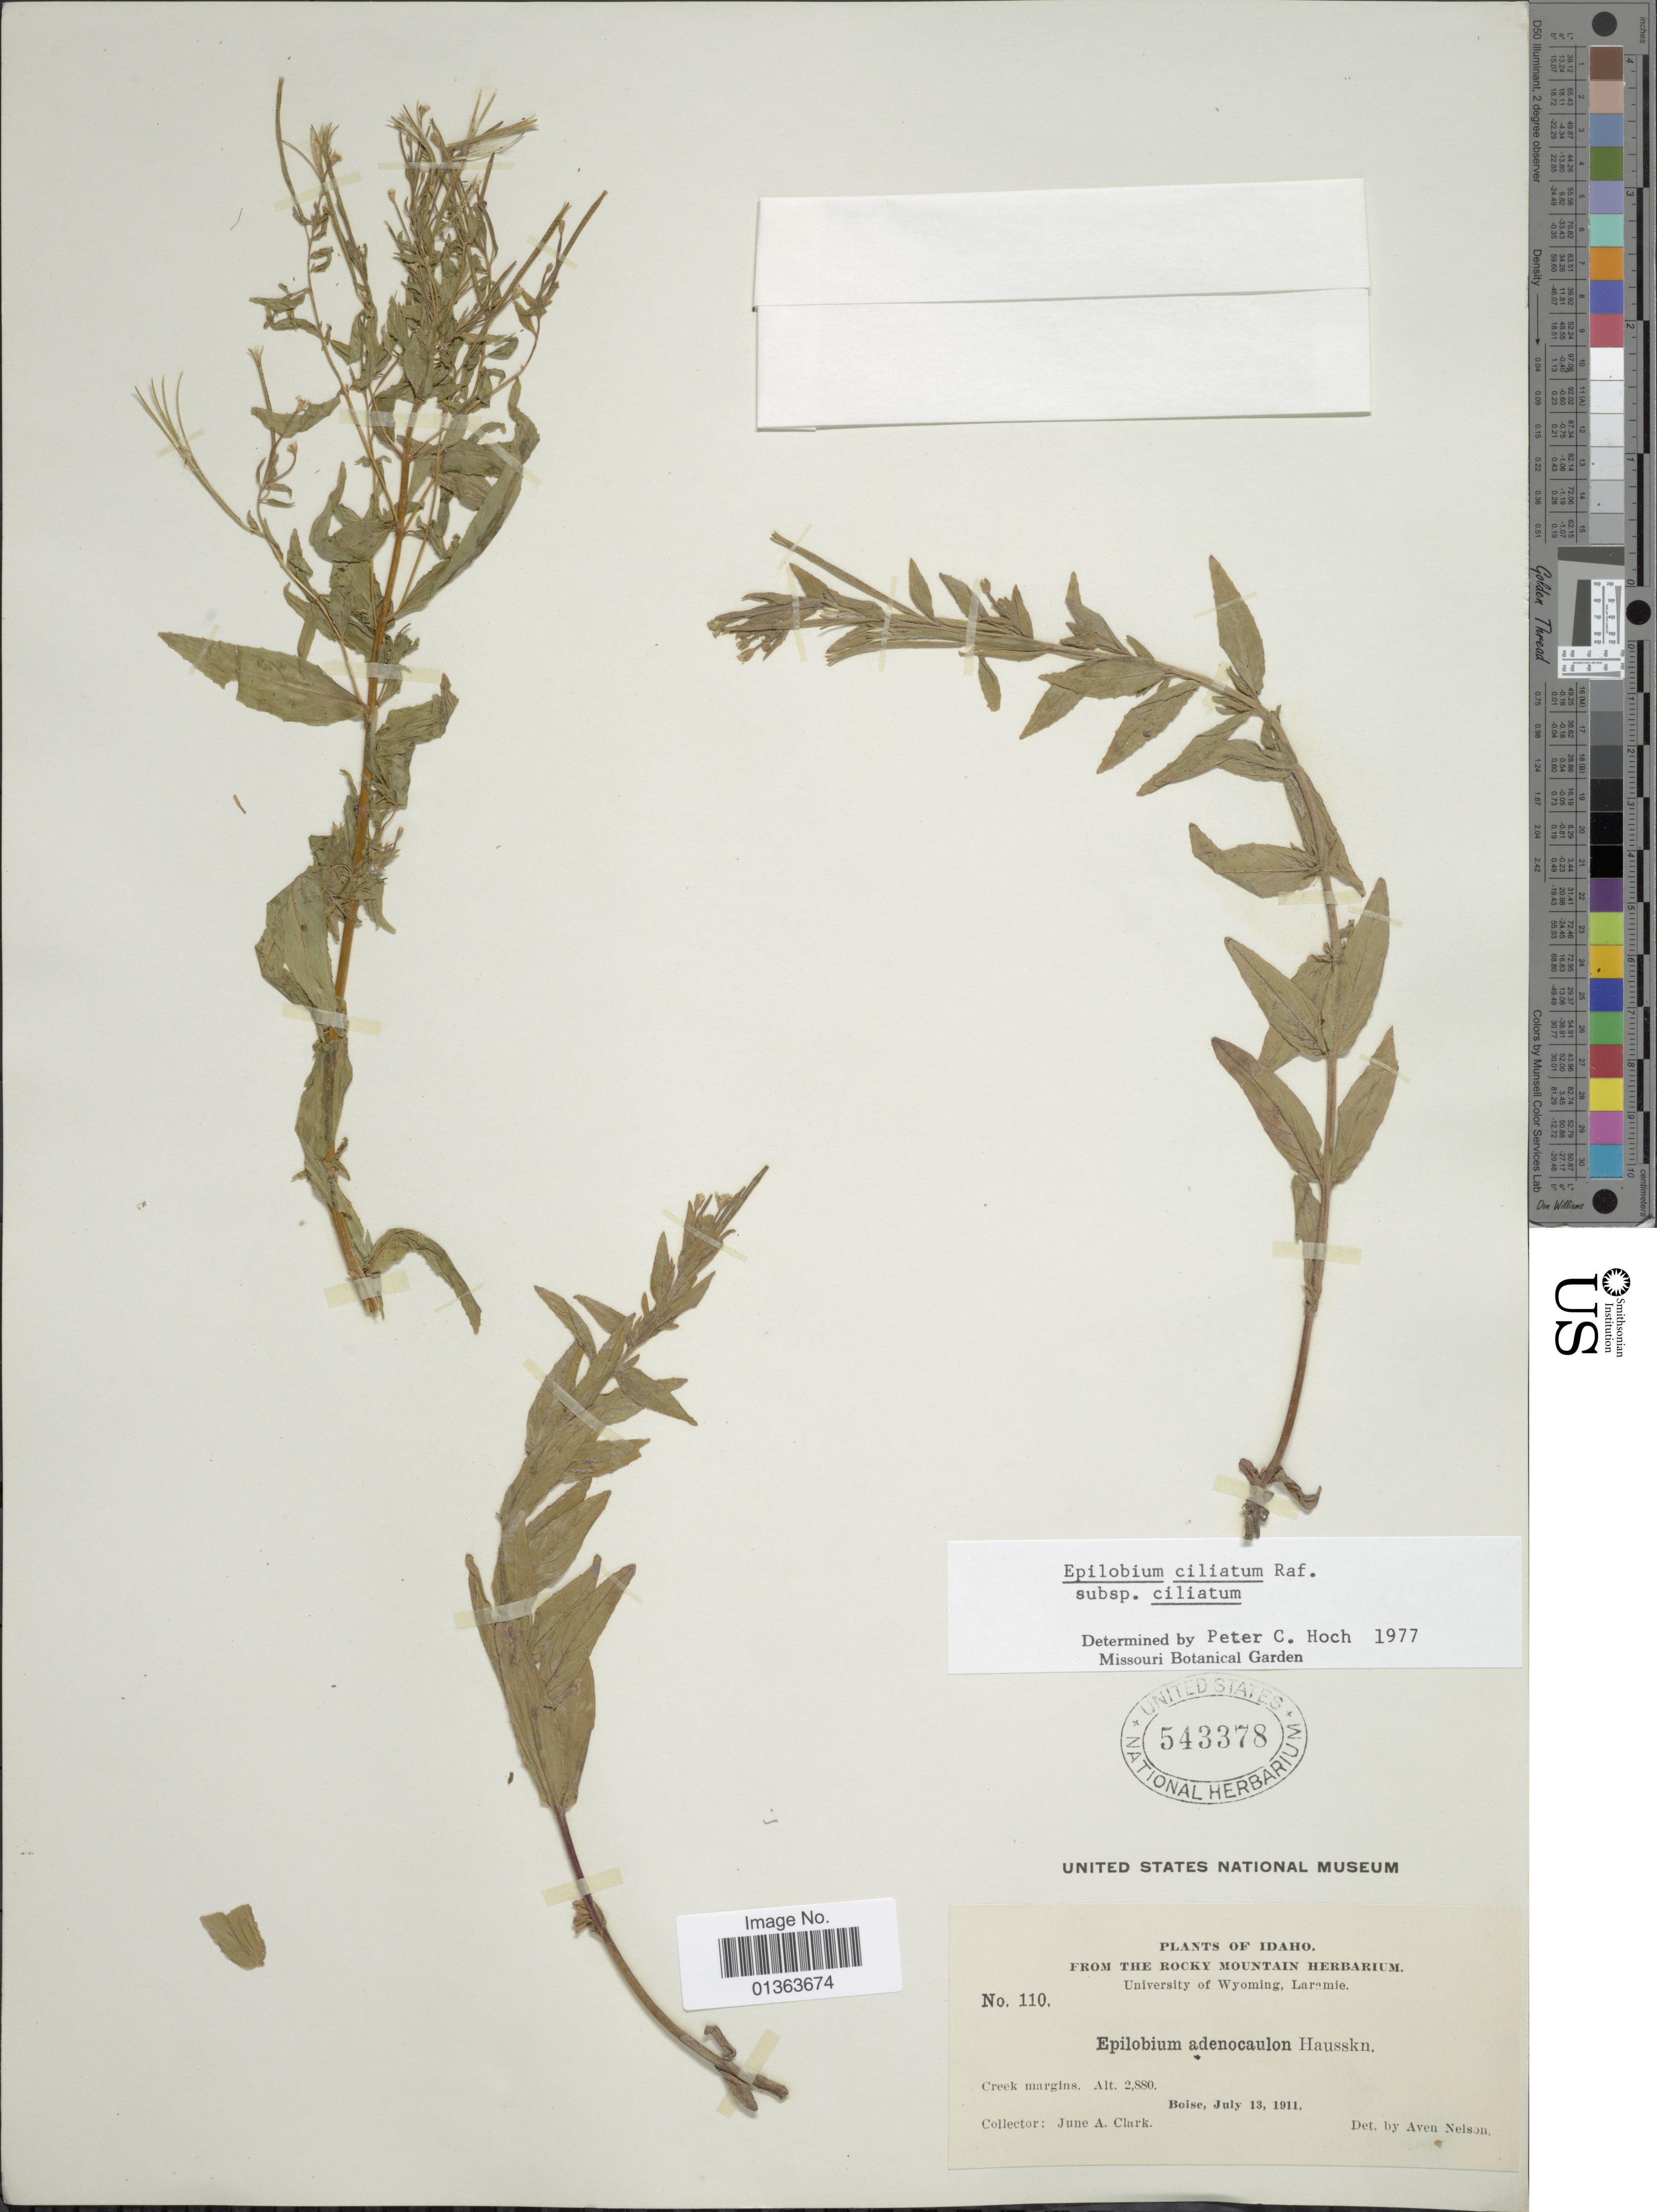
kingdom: Plantae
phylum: Tracheophyta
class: Magnoliopsida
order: Myrtales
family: Onagraceae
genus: Epilobium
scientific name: Epilobium ciliatum subsp. ciliatum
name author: Raf.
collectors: J. A. Clark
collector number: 110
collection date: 1911-07-13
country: United States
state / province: Idaho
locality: Boise.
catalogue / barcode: US 543378